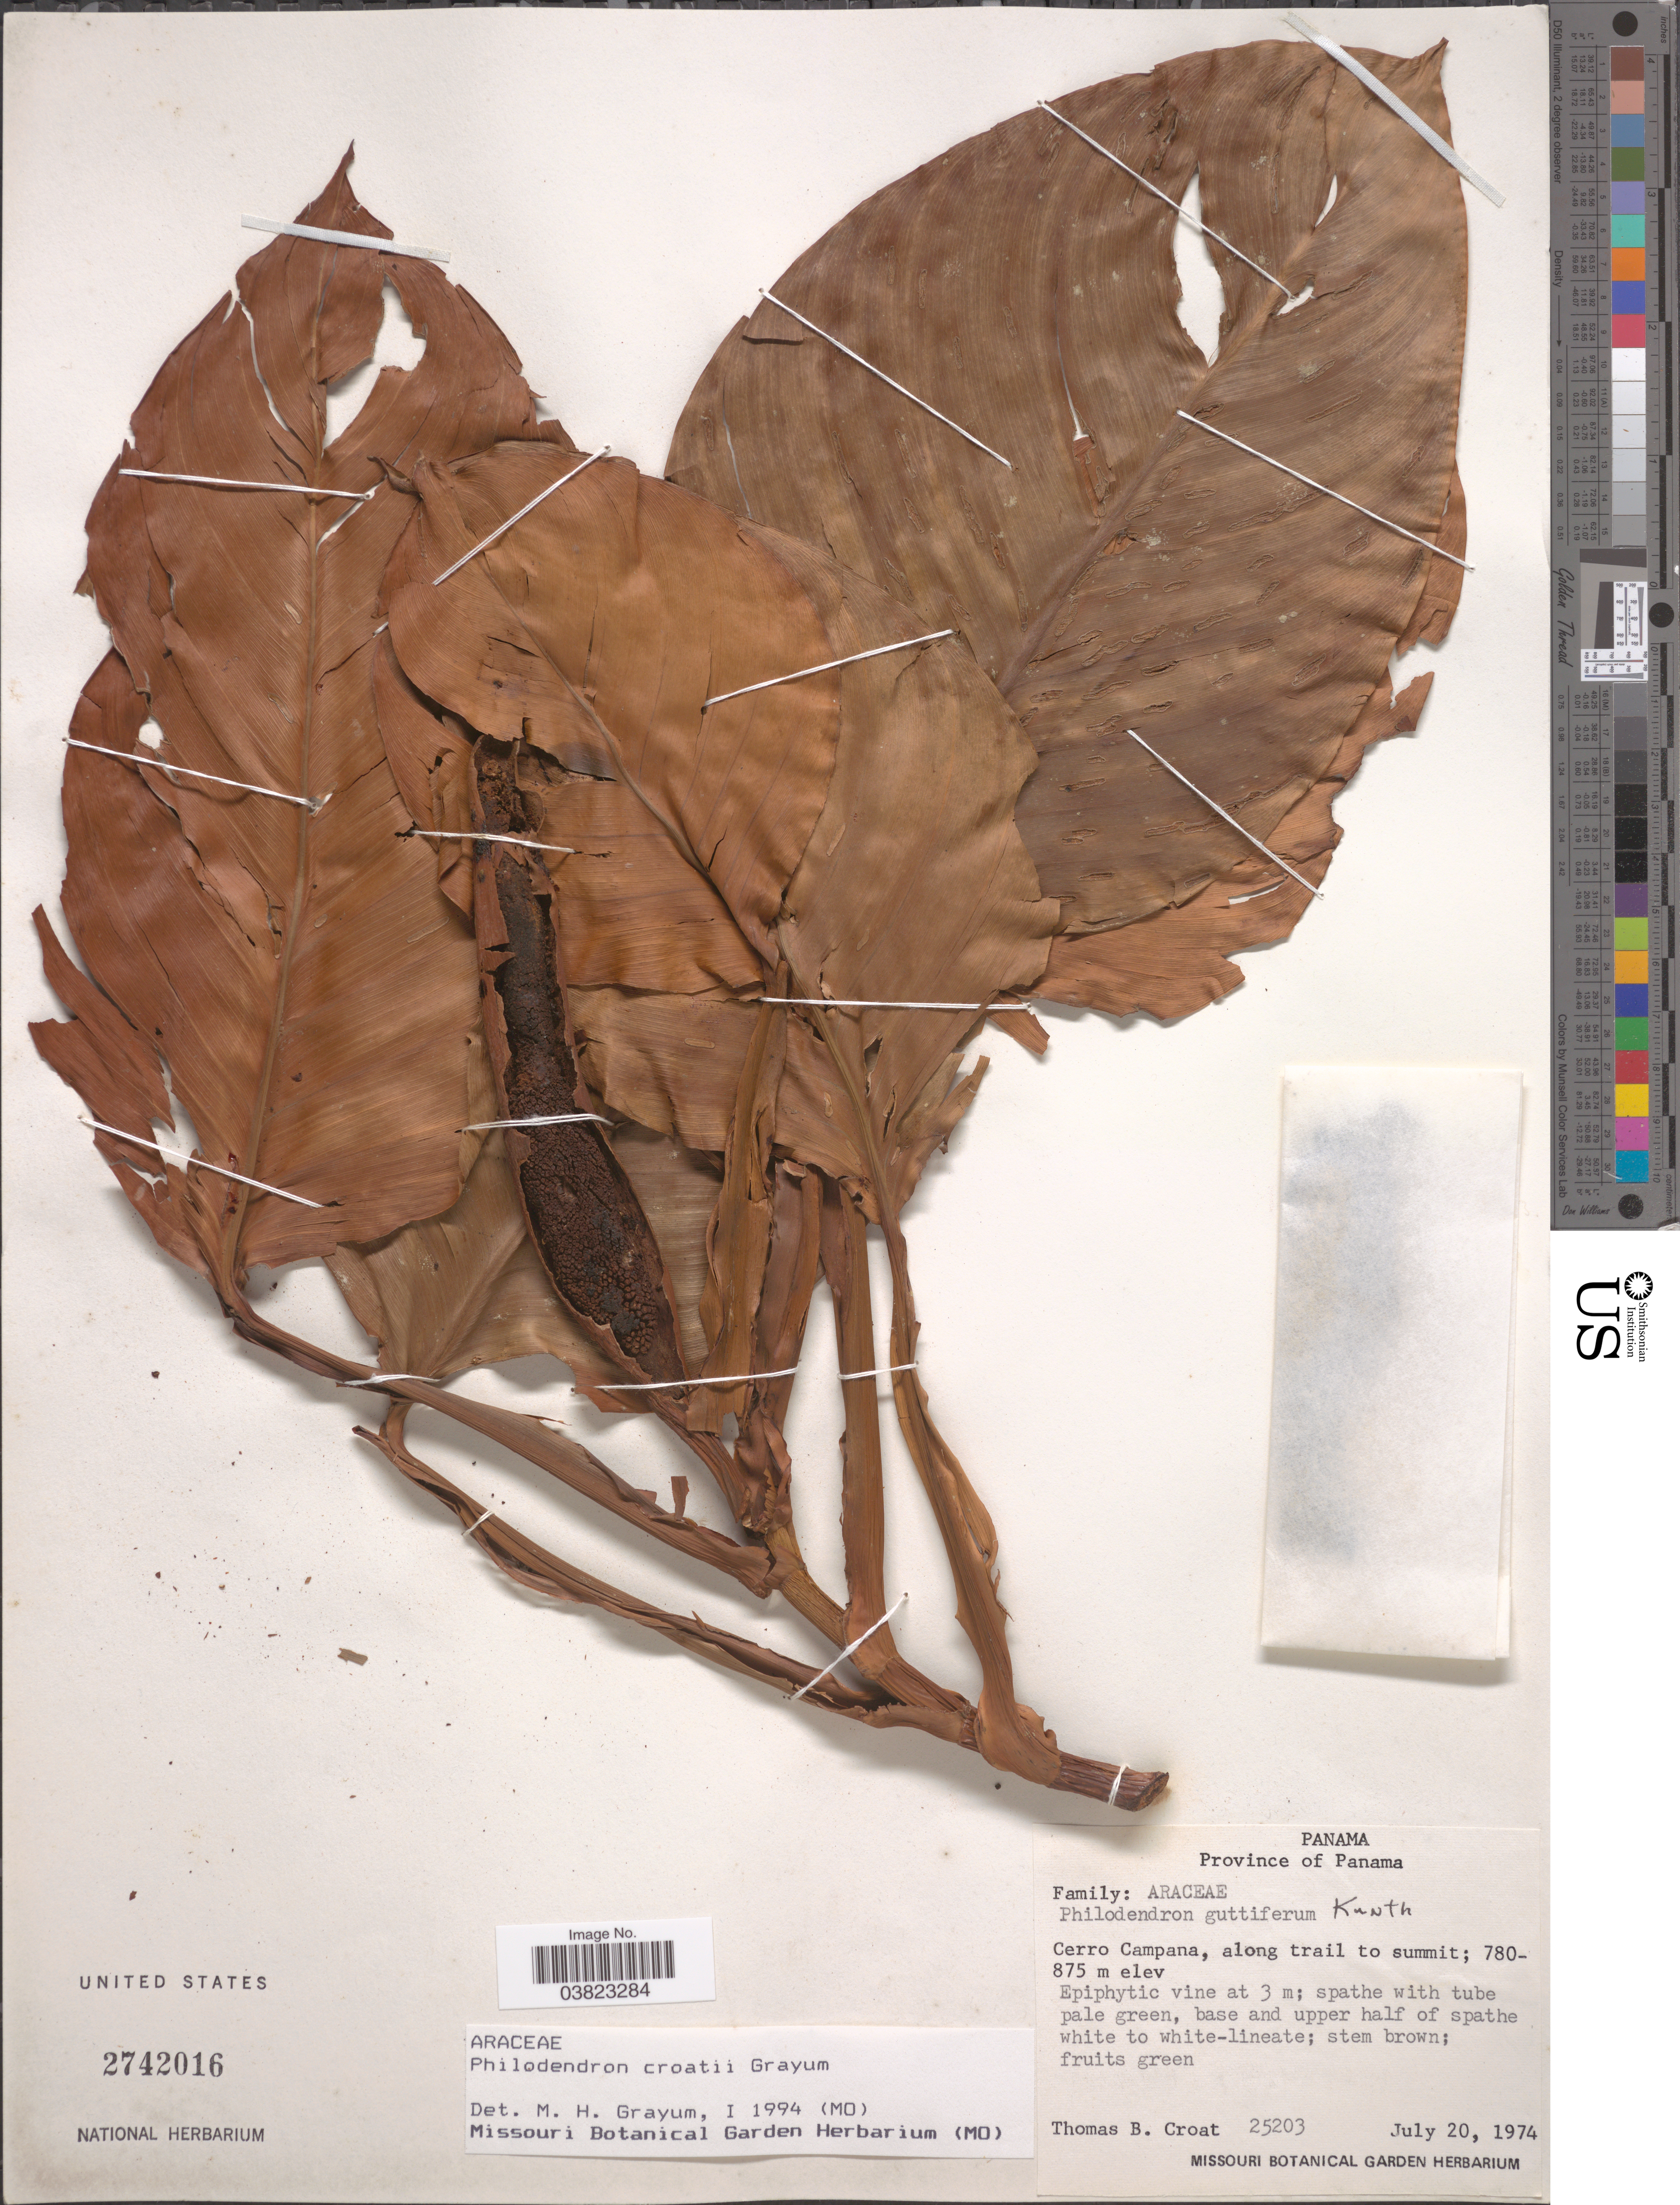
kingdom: Plantae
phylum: Tracheophyta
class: Liliopsida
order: Alismatales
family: Araceae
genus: Philodendron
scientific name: Philodendron croatii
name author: Grayum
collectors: T. B. Croat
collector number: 25203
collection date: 1974-07-20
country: Panama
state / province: Panamá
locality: Cerro Campana, along trail to summit.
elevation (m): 780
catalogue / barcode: US 2742016